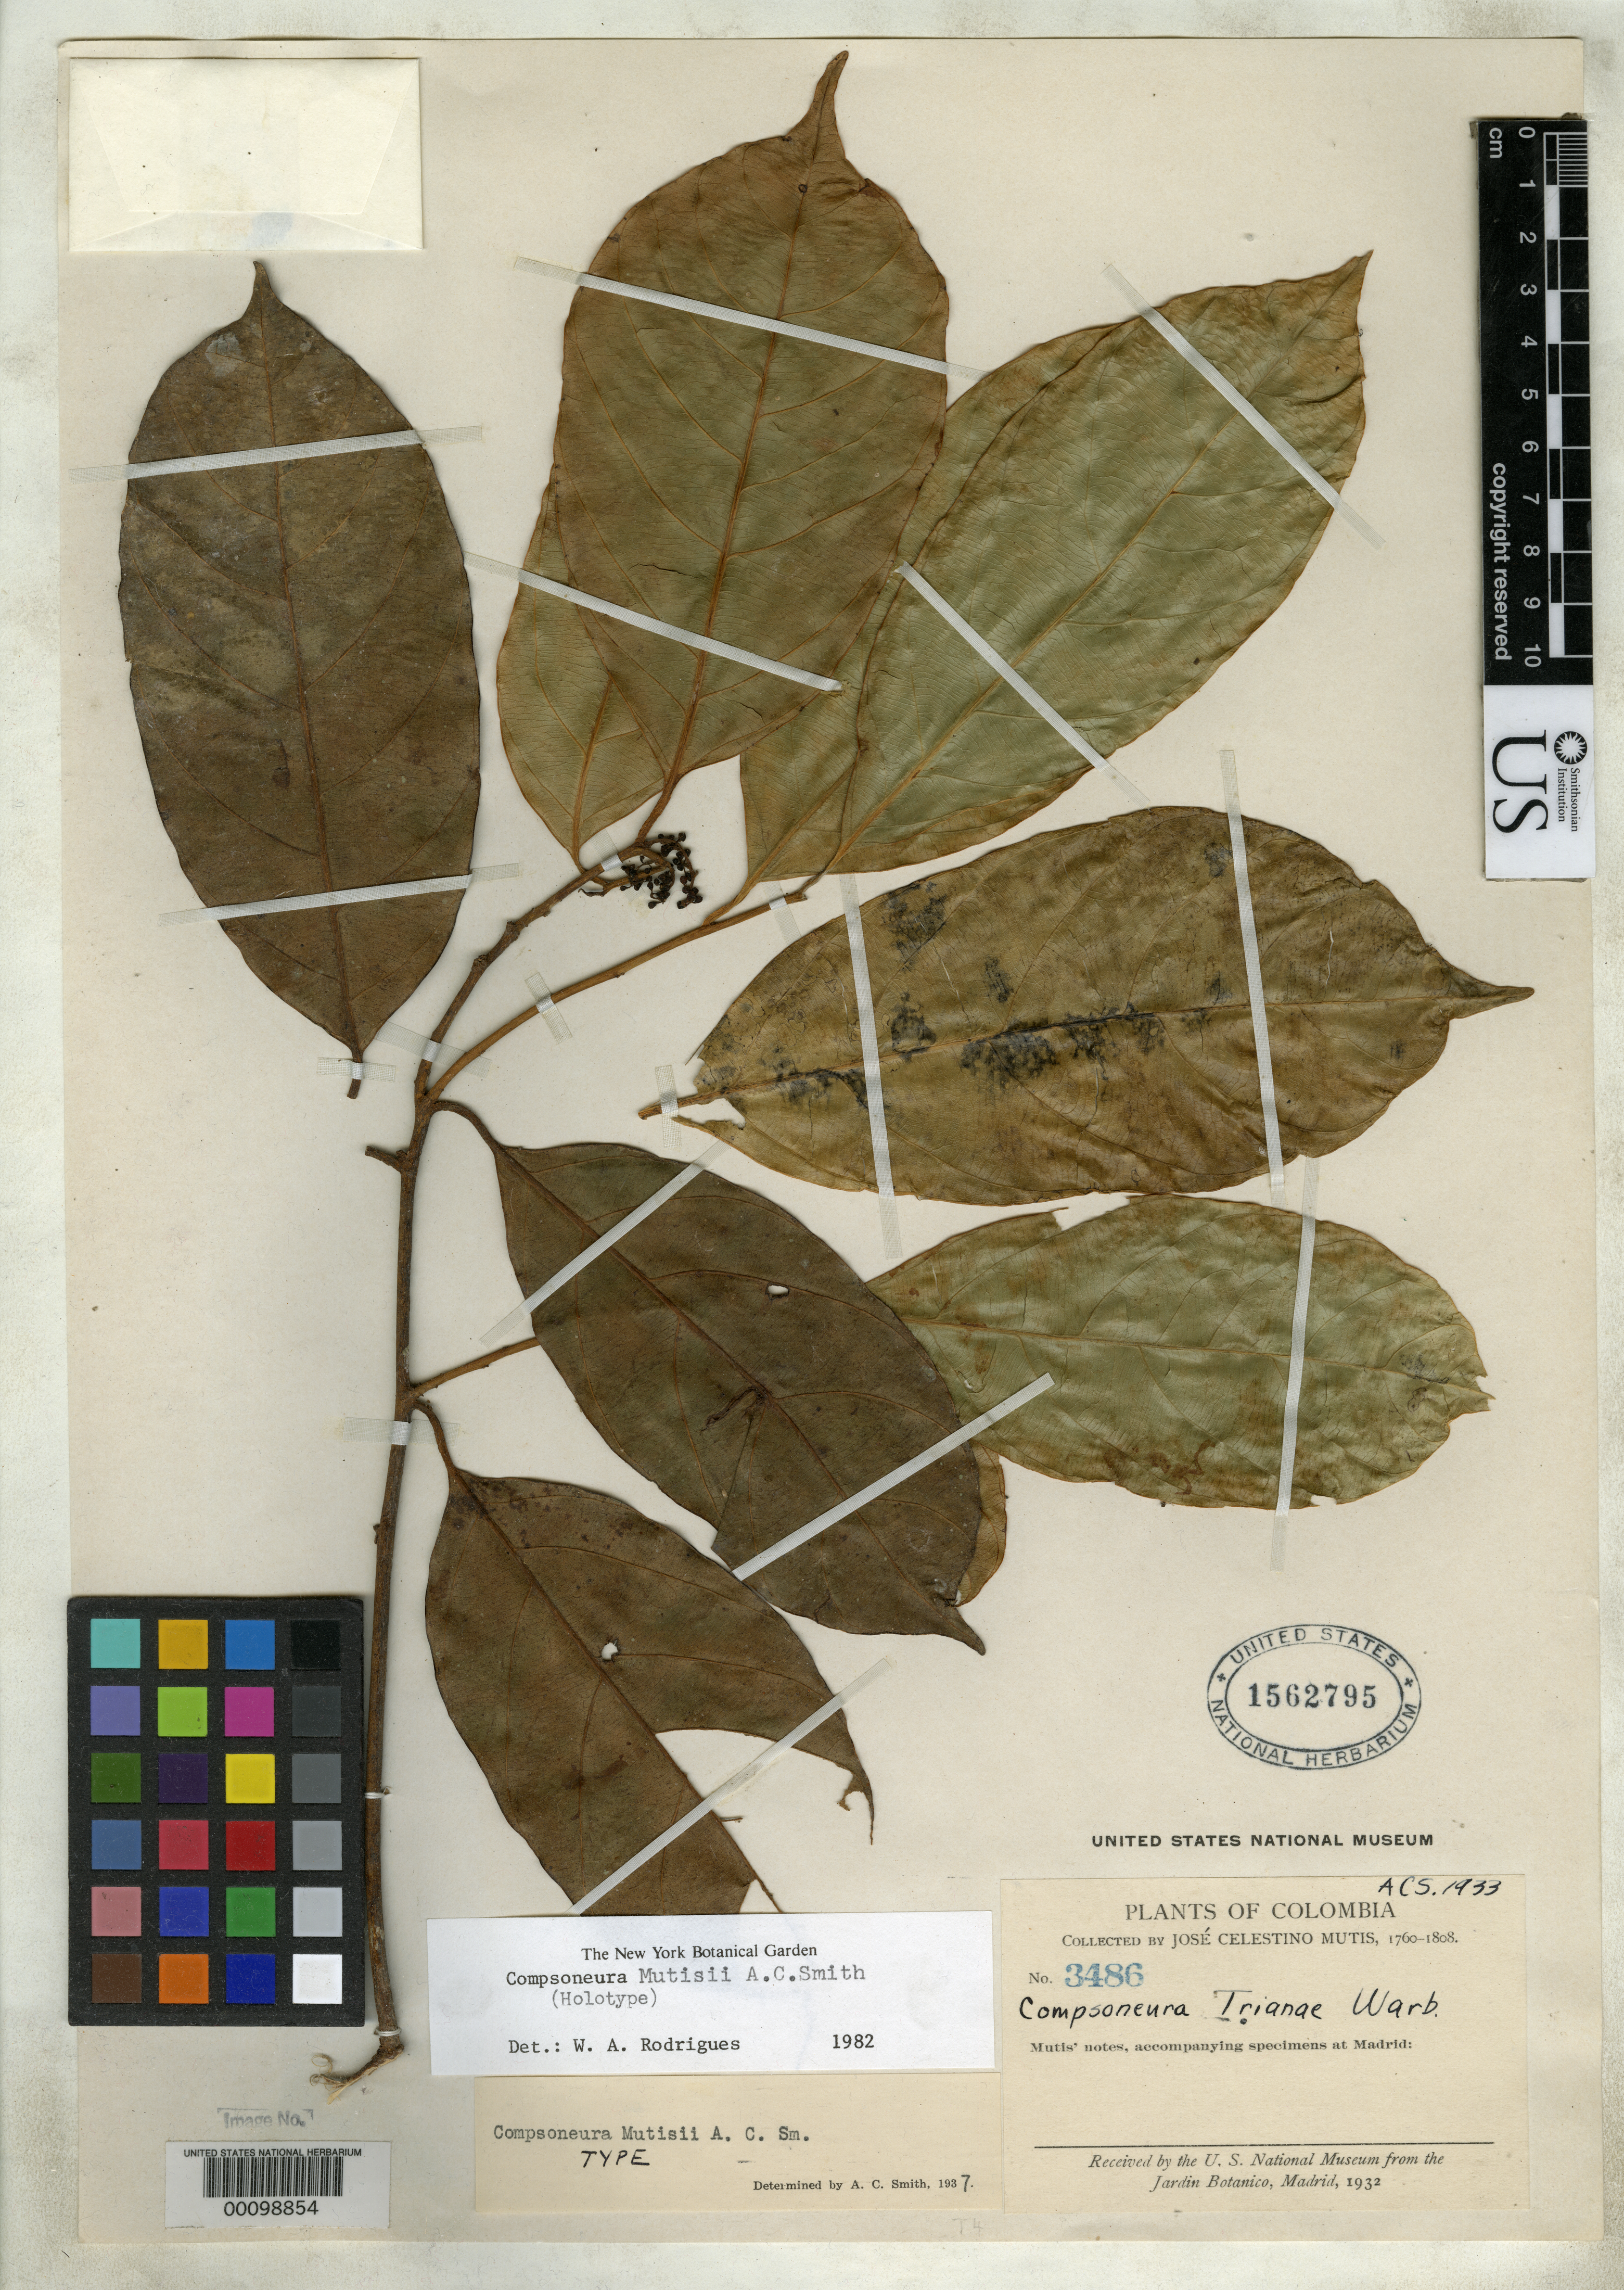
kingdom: Plantae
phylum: Tracheophyta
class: Magnoliopsida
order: Magnoliales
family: Myristicaceae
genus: Compsoneura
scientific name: Compsoneura mutisii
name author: A.C. Sm.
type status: Holotype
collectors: J. C. B. Mutis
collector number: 3486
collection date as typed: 1760 to -- --- 1808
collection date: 1760/1808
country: Colombia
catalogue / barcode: US 1562795